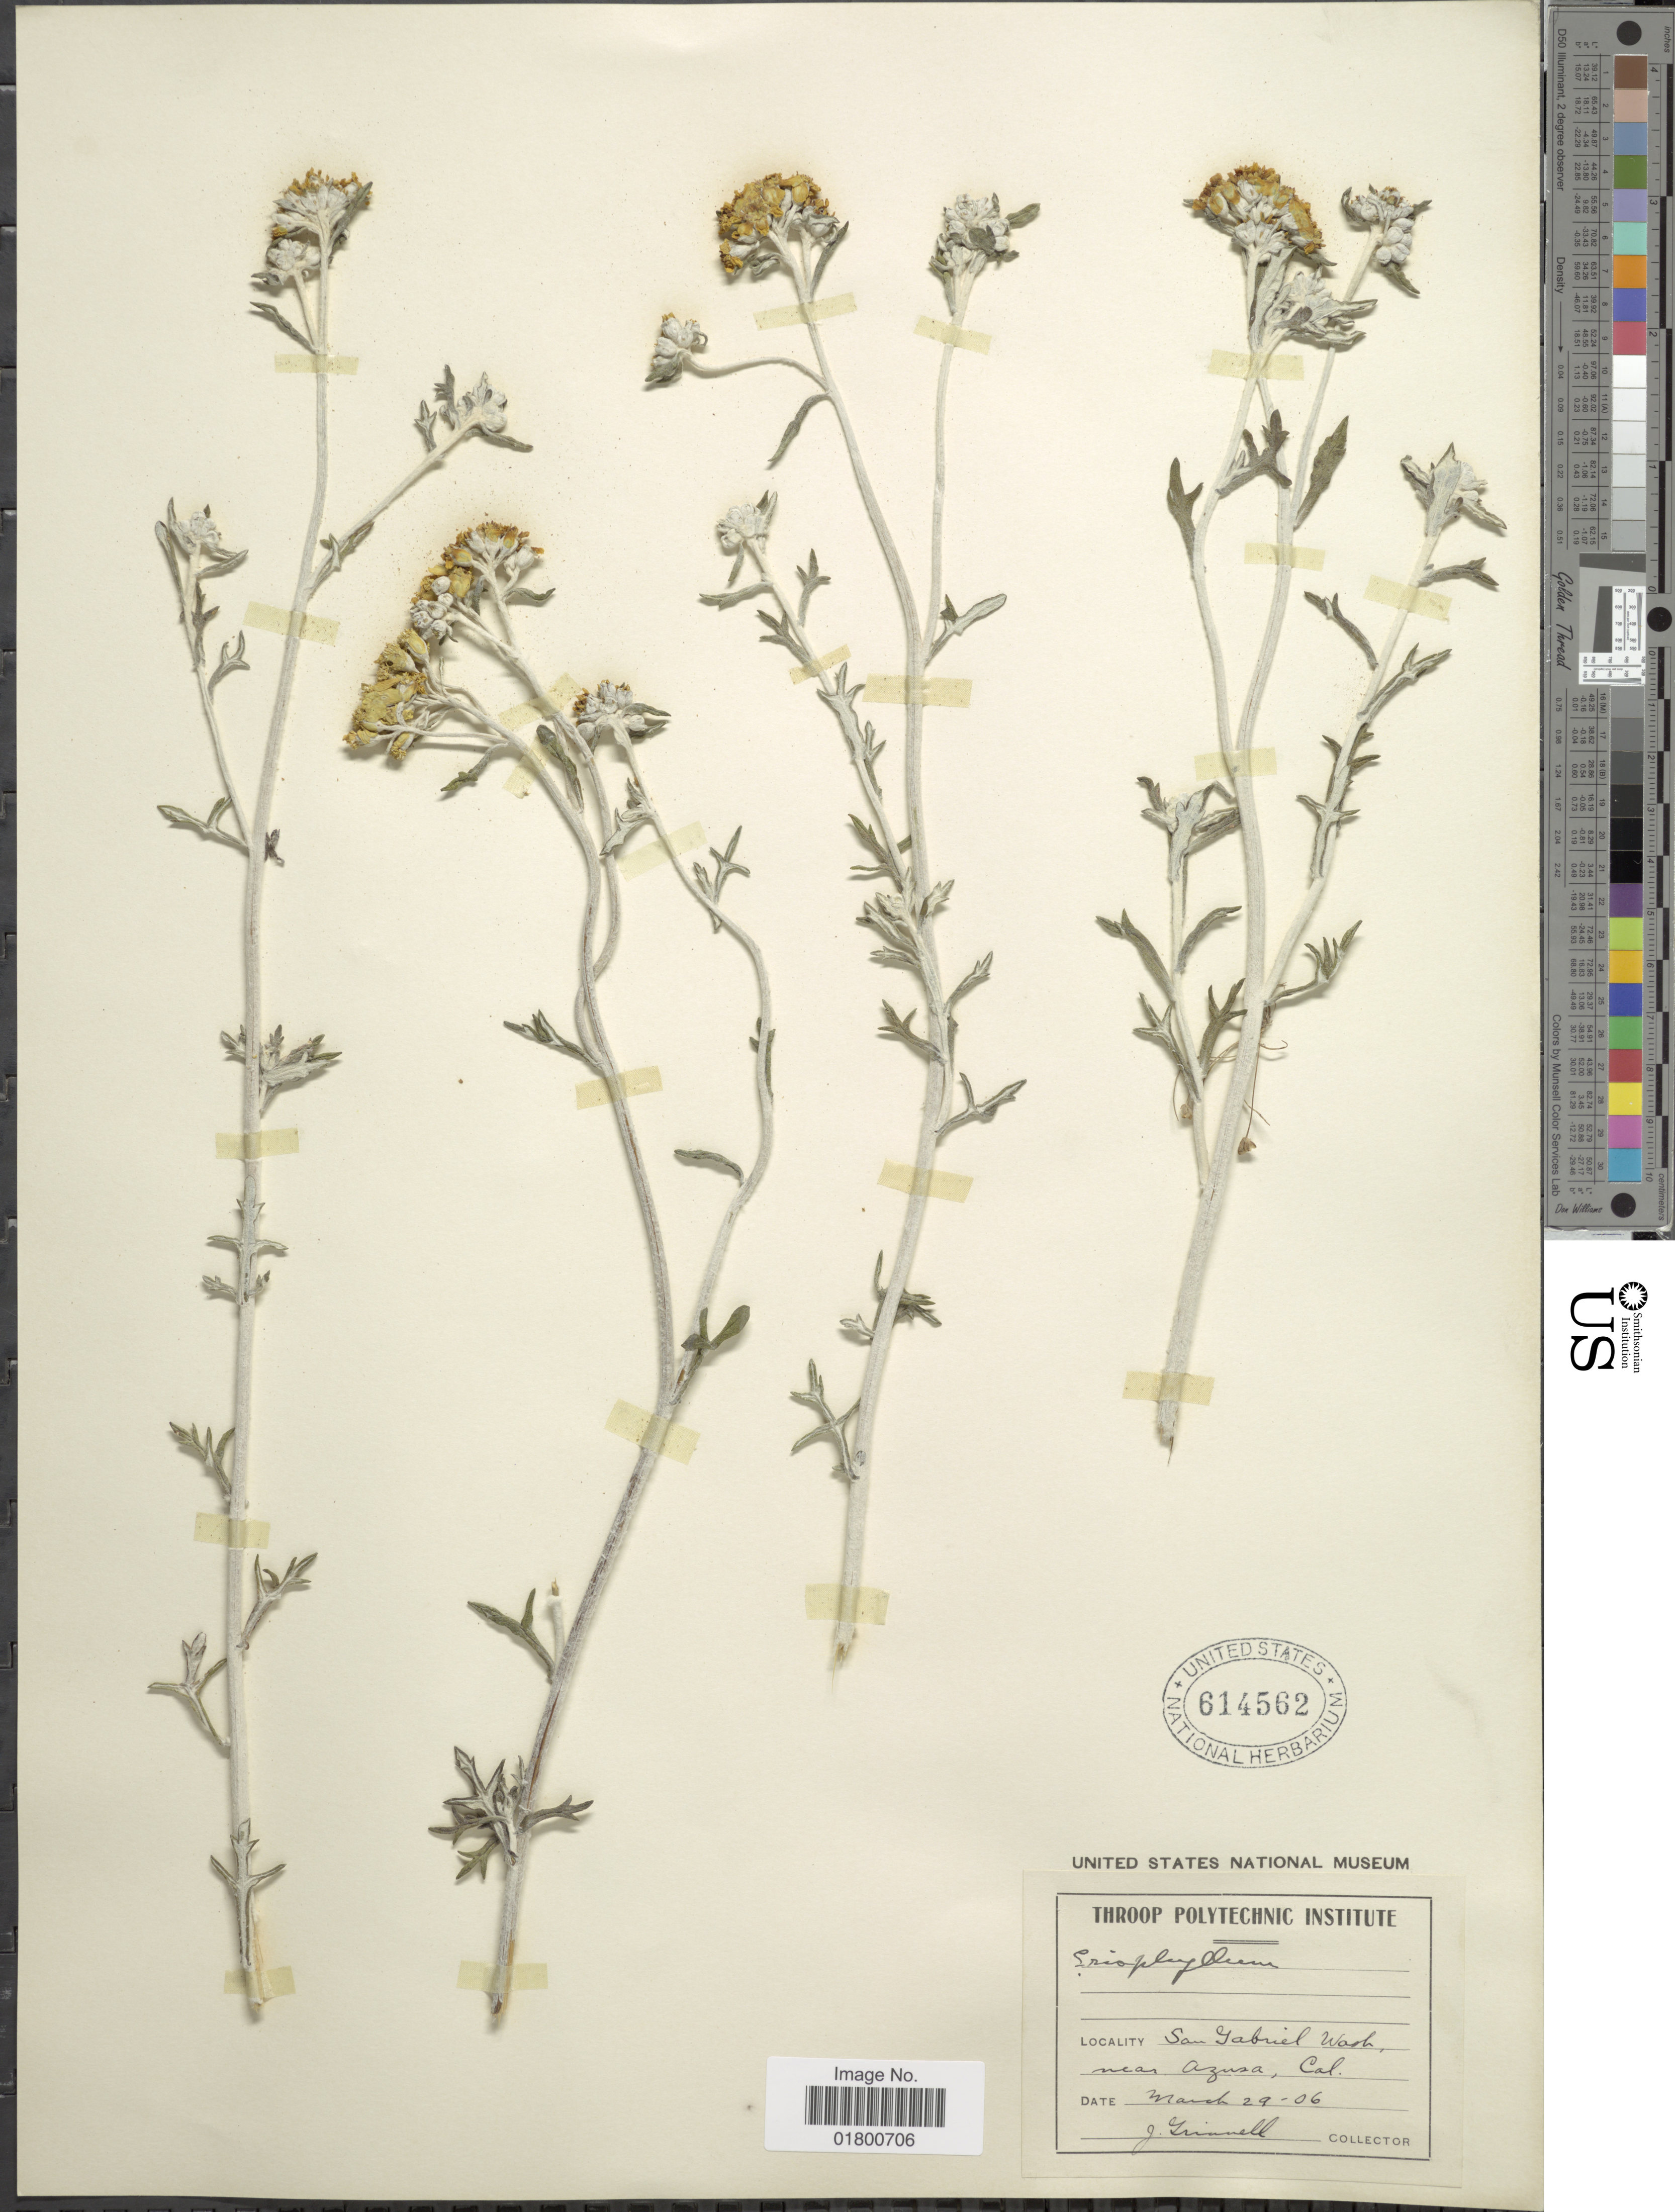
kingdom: Plantae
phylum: Tracheophyta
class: Magnoliopsida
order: Asterales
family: Asteraceae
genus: Eriophyllum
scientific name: Eriophyllum sp.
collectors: J. Grinnell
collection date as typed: Transcribed d/m/y: 29/3/6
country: United States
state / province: California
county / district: Los Angeles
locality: San Gabriel Wash, near Azusa, Cal.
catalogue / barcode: US 614562